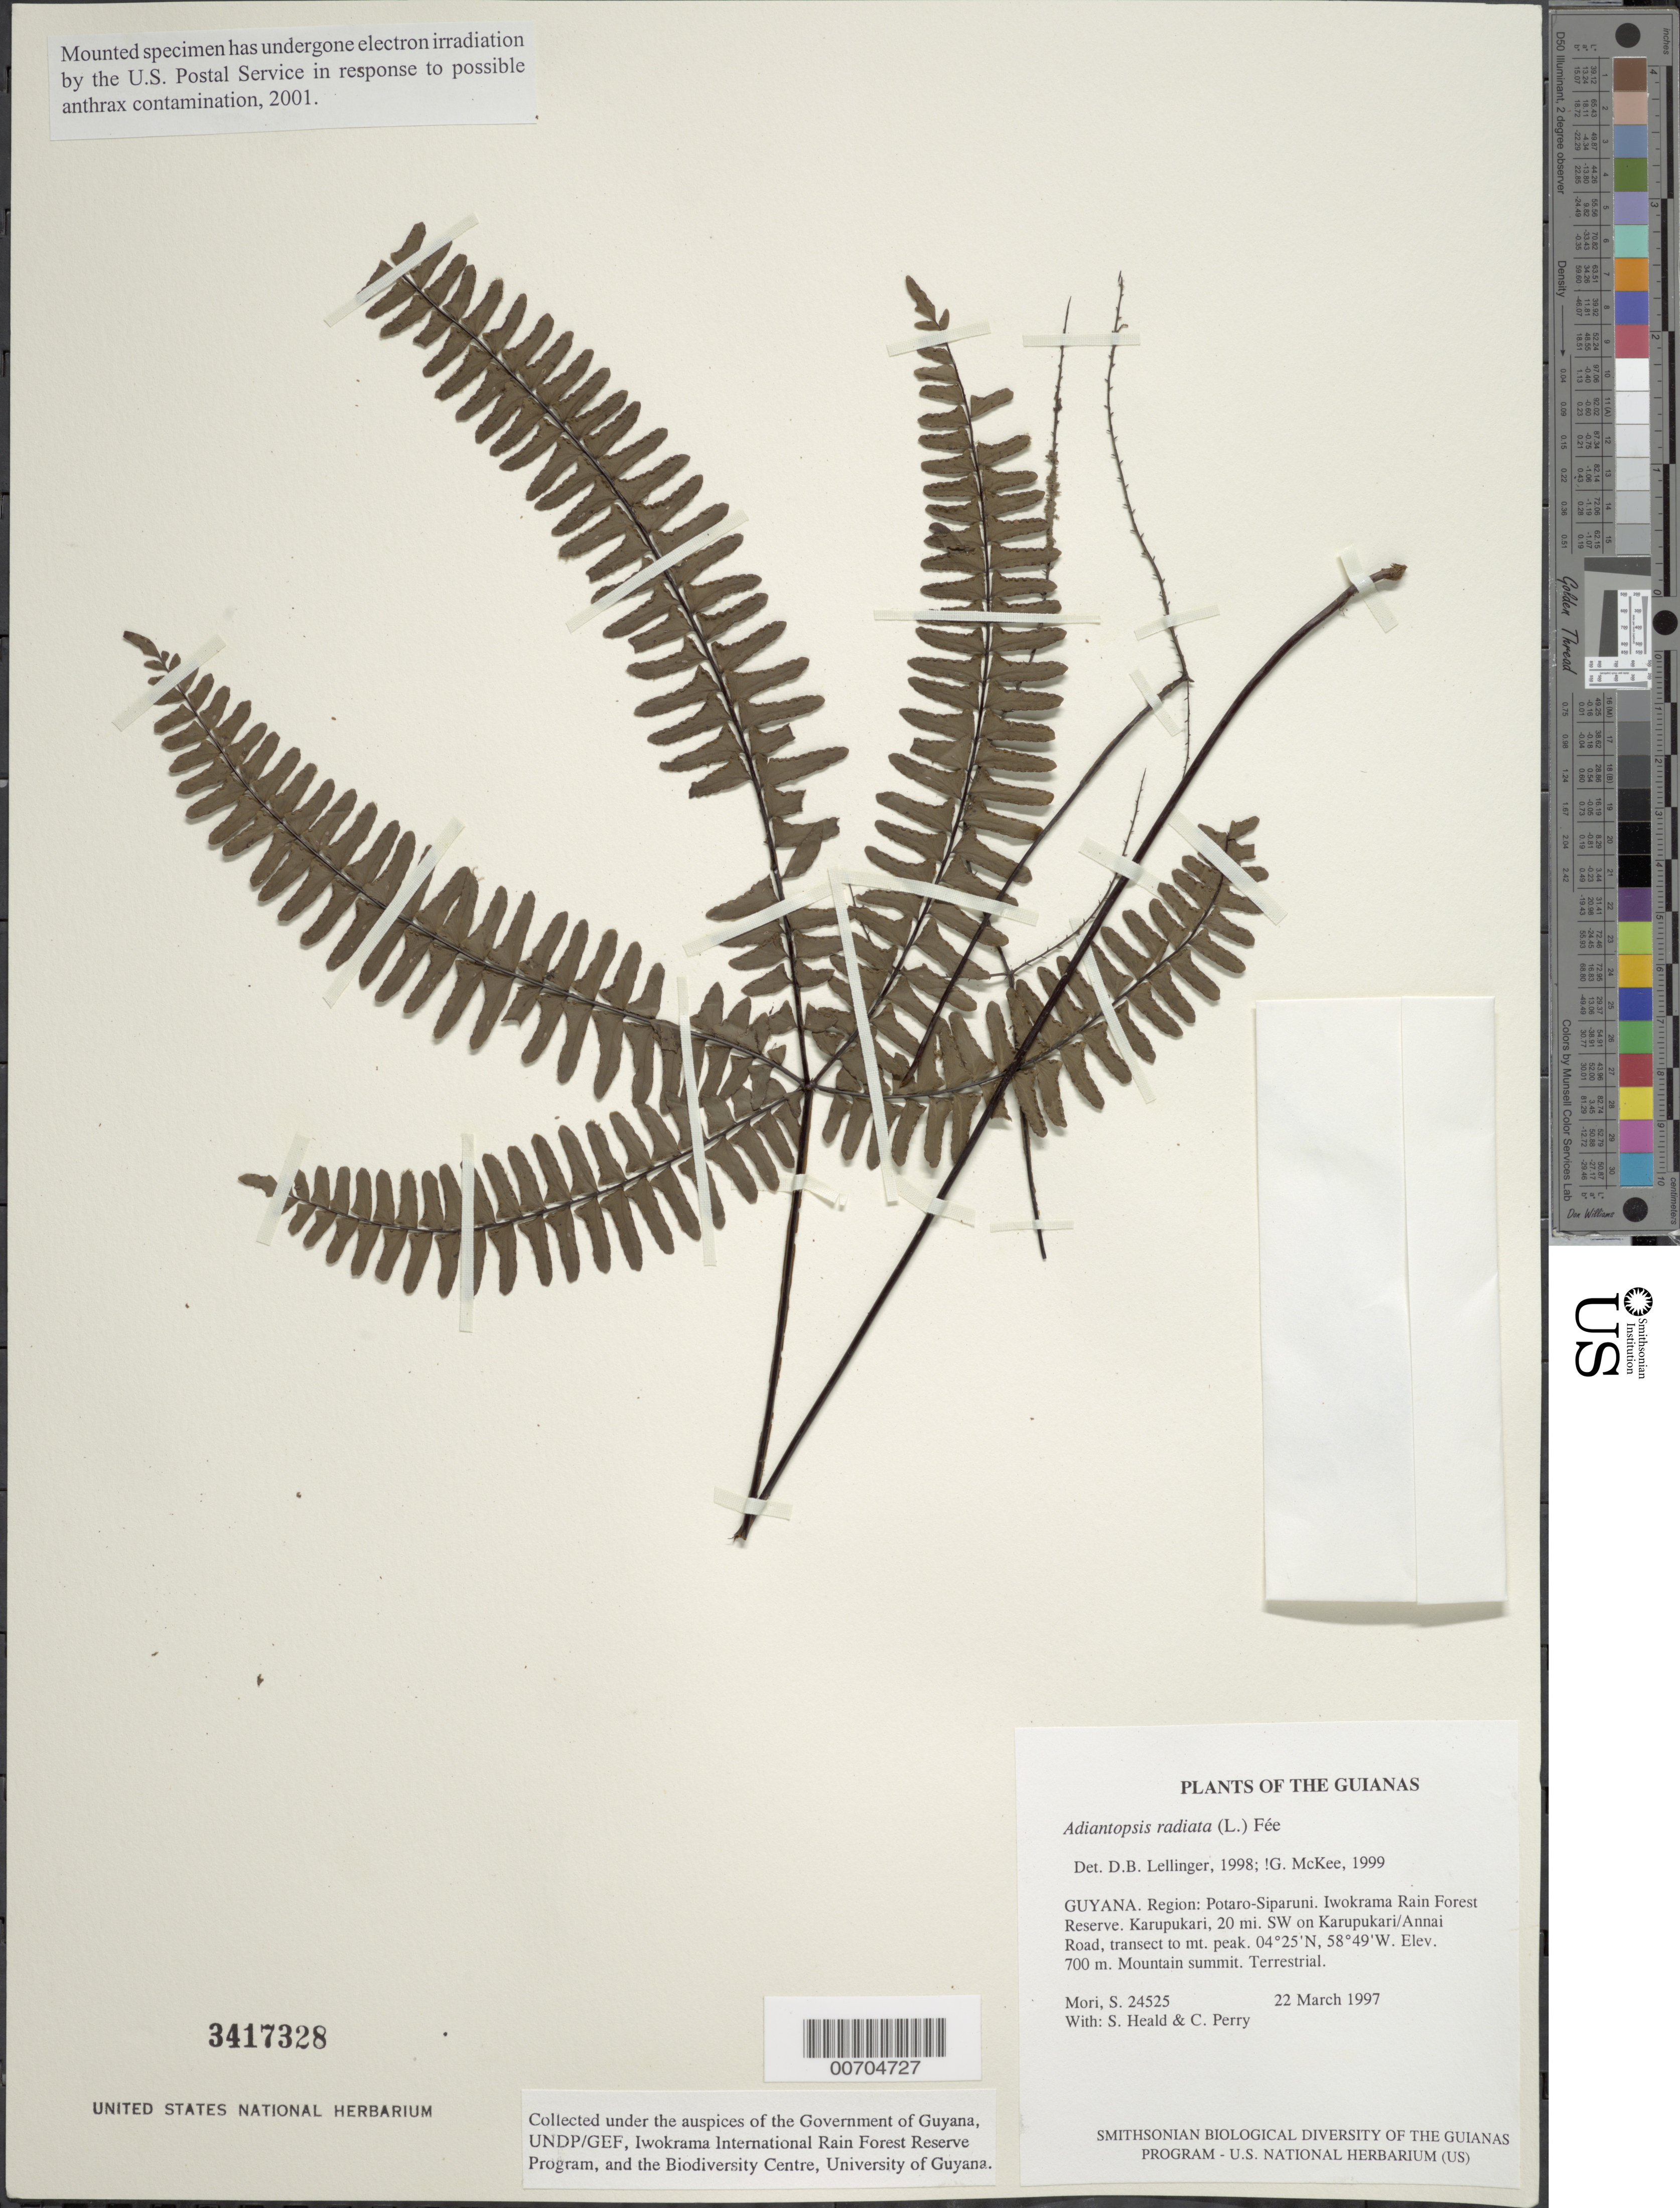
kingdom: Plantae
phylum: Tracheophyta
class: Polypodiopsida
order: Polypodiales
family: Pteridaceae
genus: Adiantopsis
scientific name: Adiantopsis radiata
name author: (L.) Fée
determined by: McKee, G. S., (US), NMNH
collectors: S. Mori, S. Heald & C. Perry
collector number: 24525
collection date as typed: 22 March 1997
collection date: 1997-03-22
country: Guyana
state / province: Potaro-Siparuni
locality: Iwokrama Rain Forest Reserve. Karupukari, 20 mi. SW on Karupukari/Annai Road, transect to mt. peak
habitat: Mountain summit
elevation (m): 700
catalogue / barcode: US 3417328